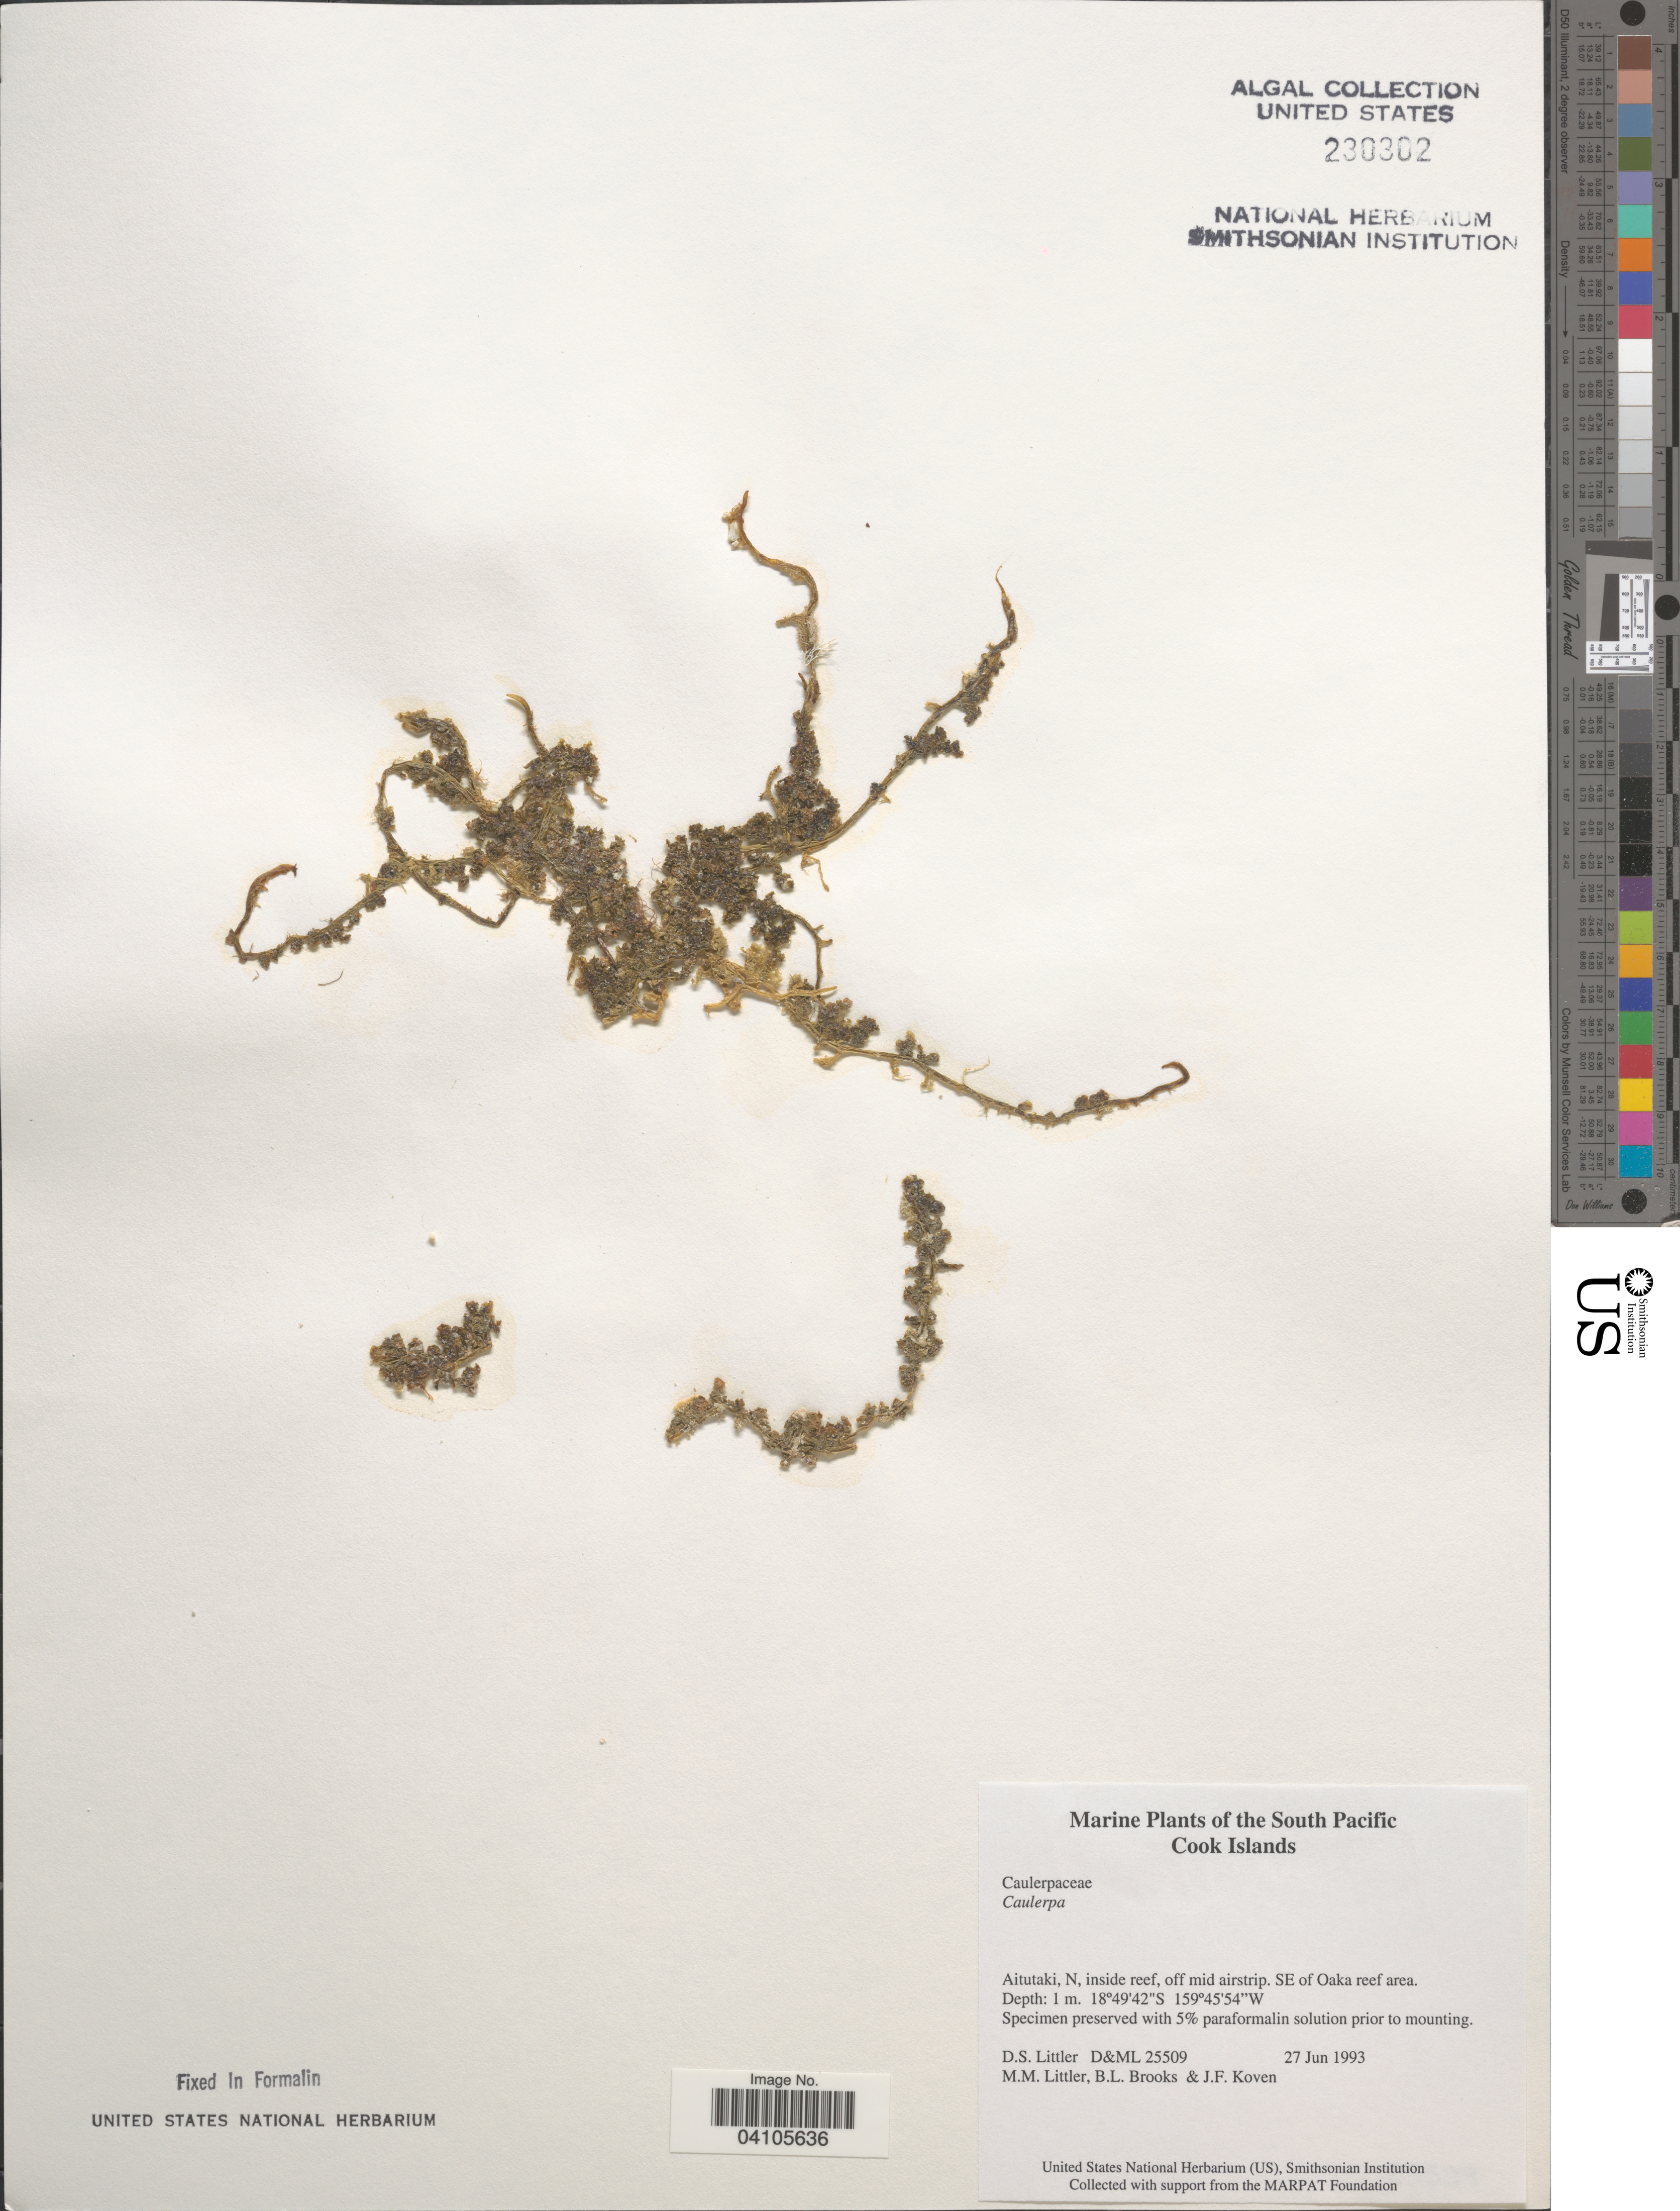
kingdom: Plantae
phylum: Chlorophyta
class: Ulvophyceae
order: Bryopsidales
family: Caulerpaceae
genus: Caulerpa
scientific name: Caulerpa sp.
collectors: D. S. Littler, B. Brooks & J. Koven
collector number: D&ML 25509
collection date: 1993-06-27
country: Cook Islands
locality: The South Pacific. Aitutaki, N, inside reef, off mid airstrip. SE of Oaka reef area.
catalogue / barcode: US 230302